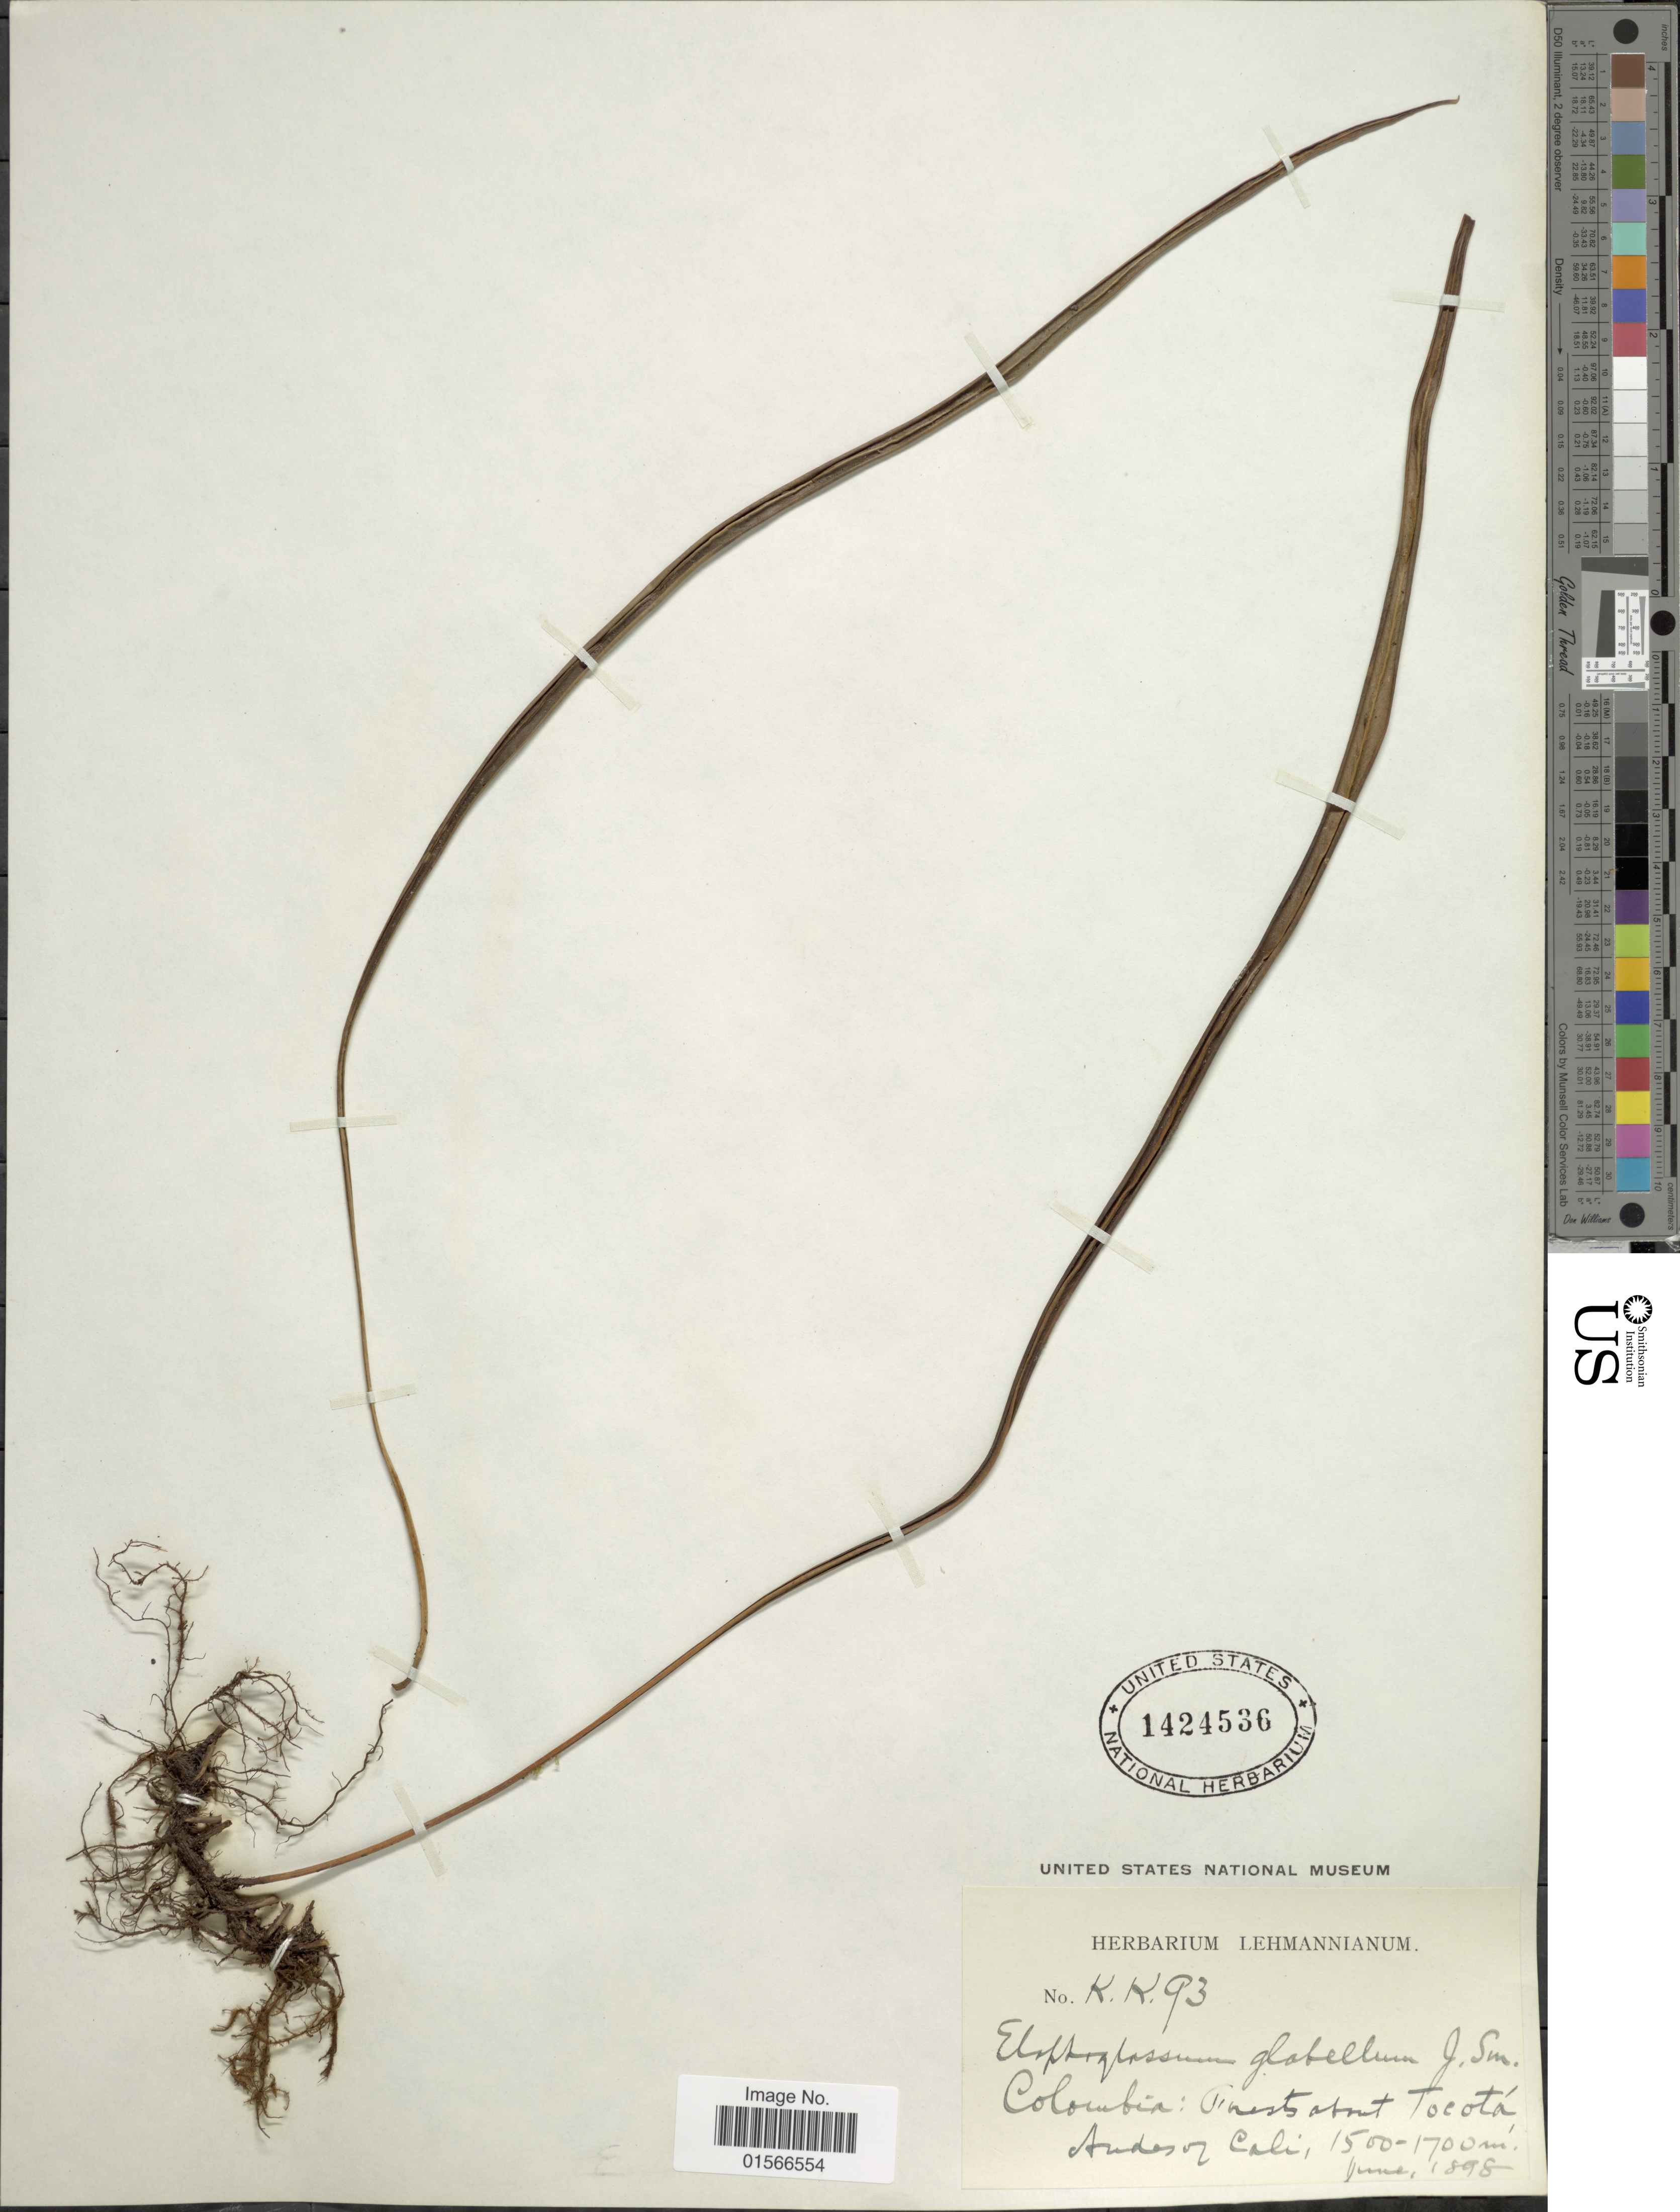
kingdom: Plantae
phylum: Tracheophyta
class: Polypodiopsida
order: Polypodiales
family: Dryopteridaceae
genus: Elaphoglossum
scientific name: Elaphoglossum glabellum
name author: J. Sm.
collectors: ex herb. Lehmannianum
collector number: K.K.93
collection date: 1898-06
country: Colombia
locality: Forest about Tocotá Andes of Cali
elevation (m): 1500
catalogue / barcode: US 1424536